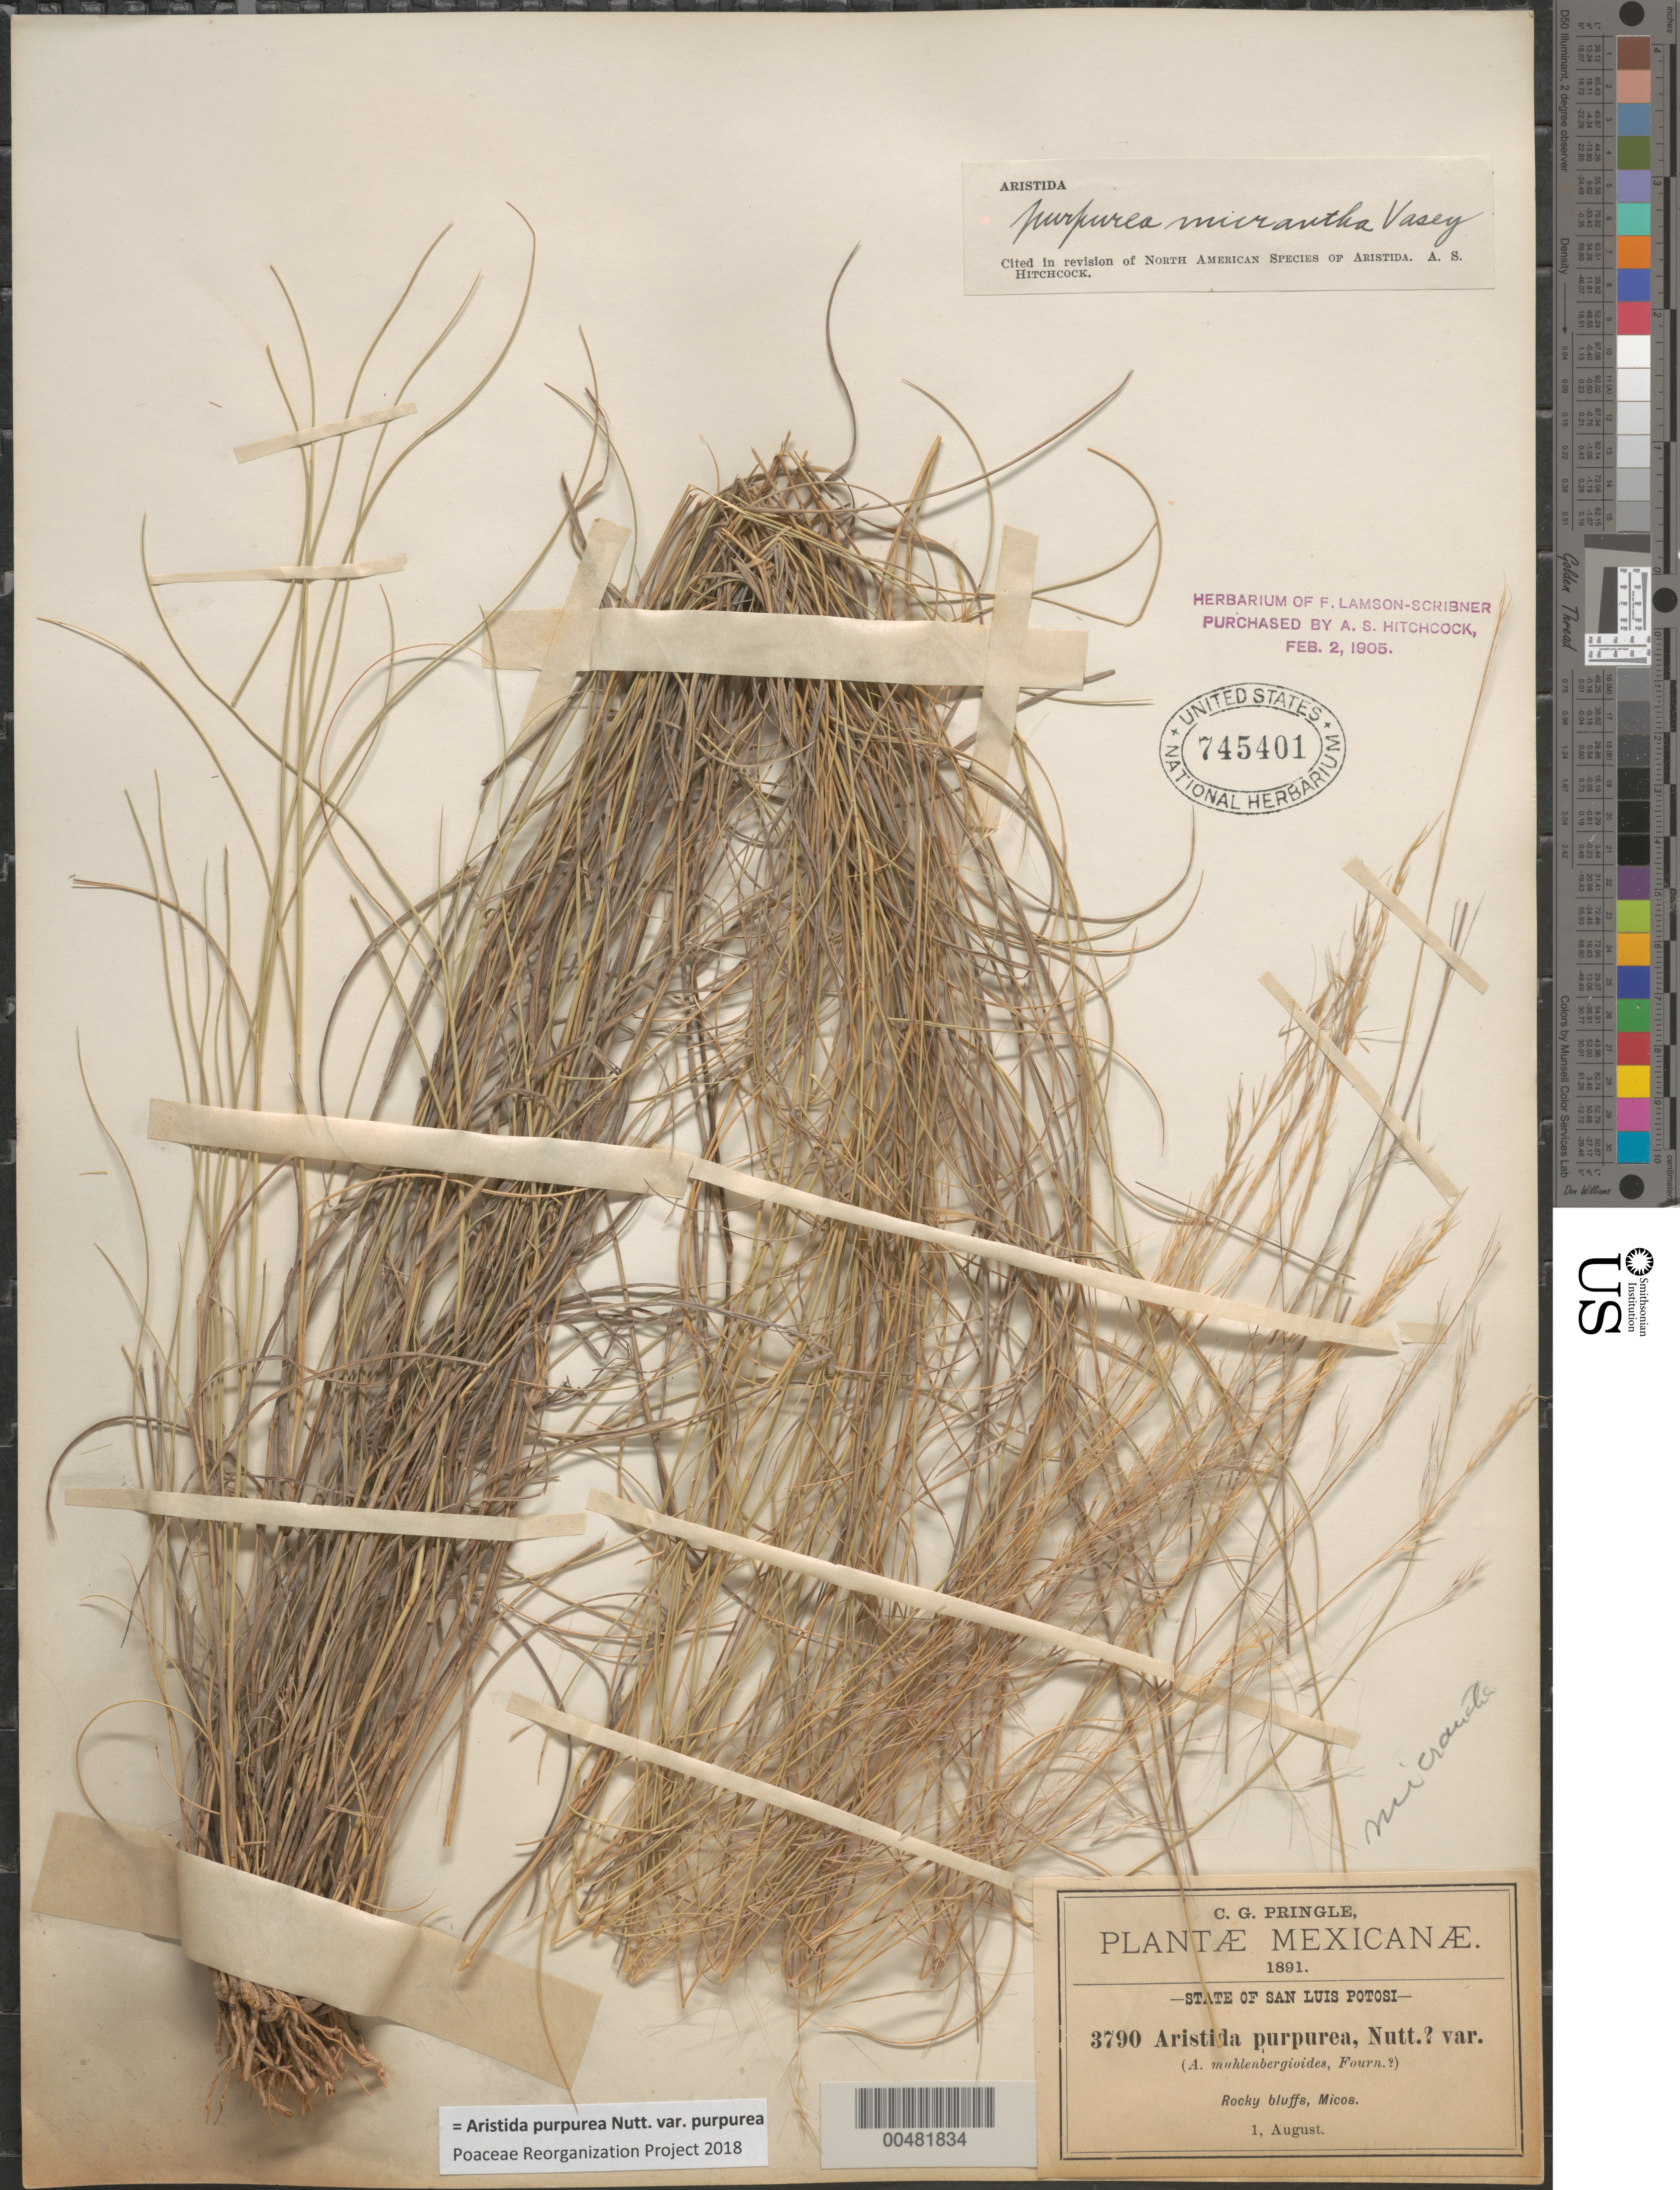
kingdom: Plantae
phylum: Tracheophyta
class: Liliopsida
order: Poales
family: Poaceae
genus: Aristida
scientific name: Aristida purpurea var. purpurea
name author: Nutt.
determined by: Poaceae Reorganization Project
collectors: C. G. Pringle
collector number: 3790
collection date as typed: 1 Aug 1891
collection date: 1891-08-01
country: Mexico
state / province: San Luis Potosi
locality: Rocky bluffs, Micos.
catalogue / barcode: US 745401